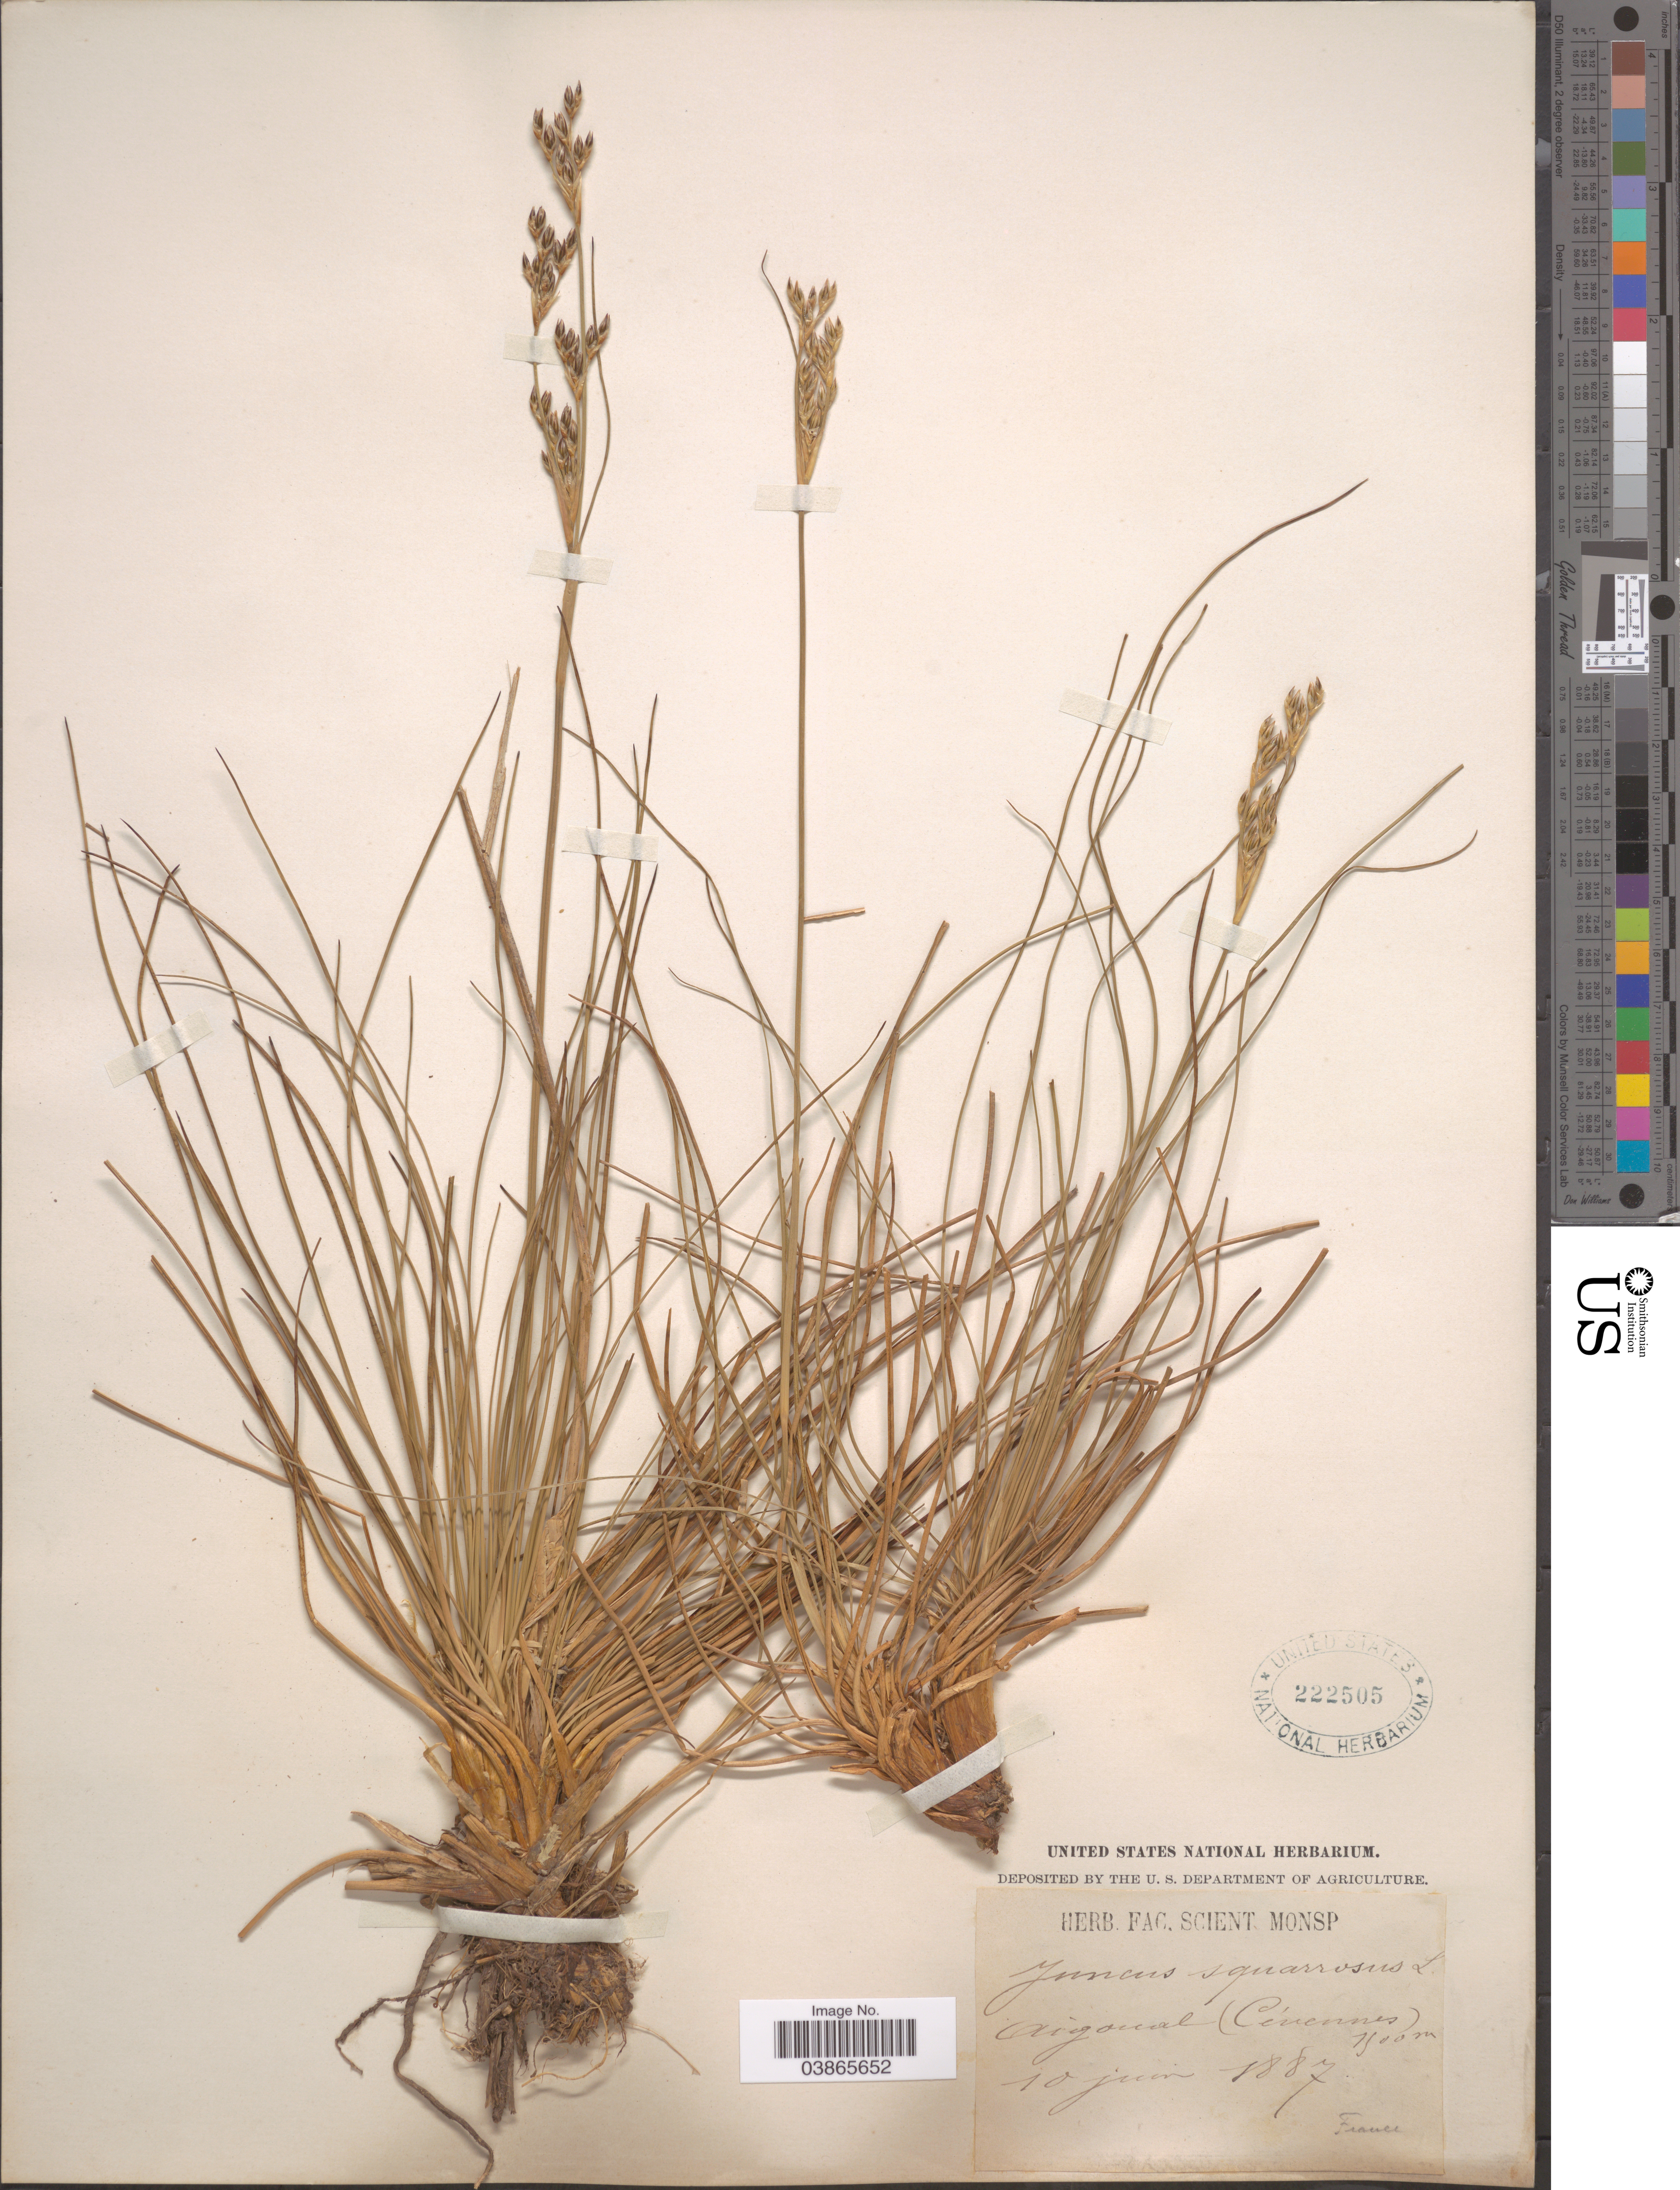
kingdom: Plantae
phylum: Tracheophyta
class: Liliopsida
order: Poales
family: Juncaceae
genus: Juncus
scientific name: Juncus squarrosus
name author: L.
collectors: ex herb. Fas. Scient. Monsp.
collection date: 1887-06-10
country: France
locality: Aigoual (Cínennes).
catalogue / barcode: US 222505